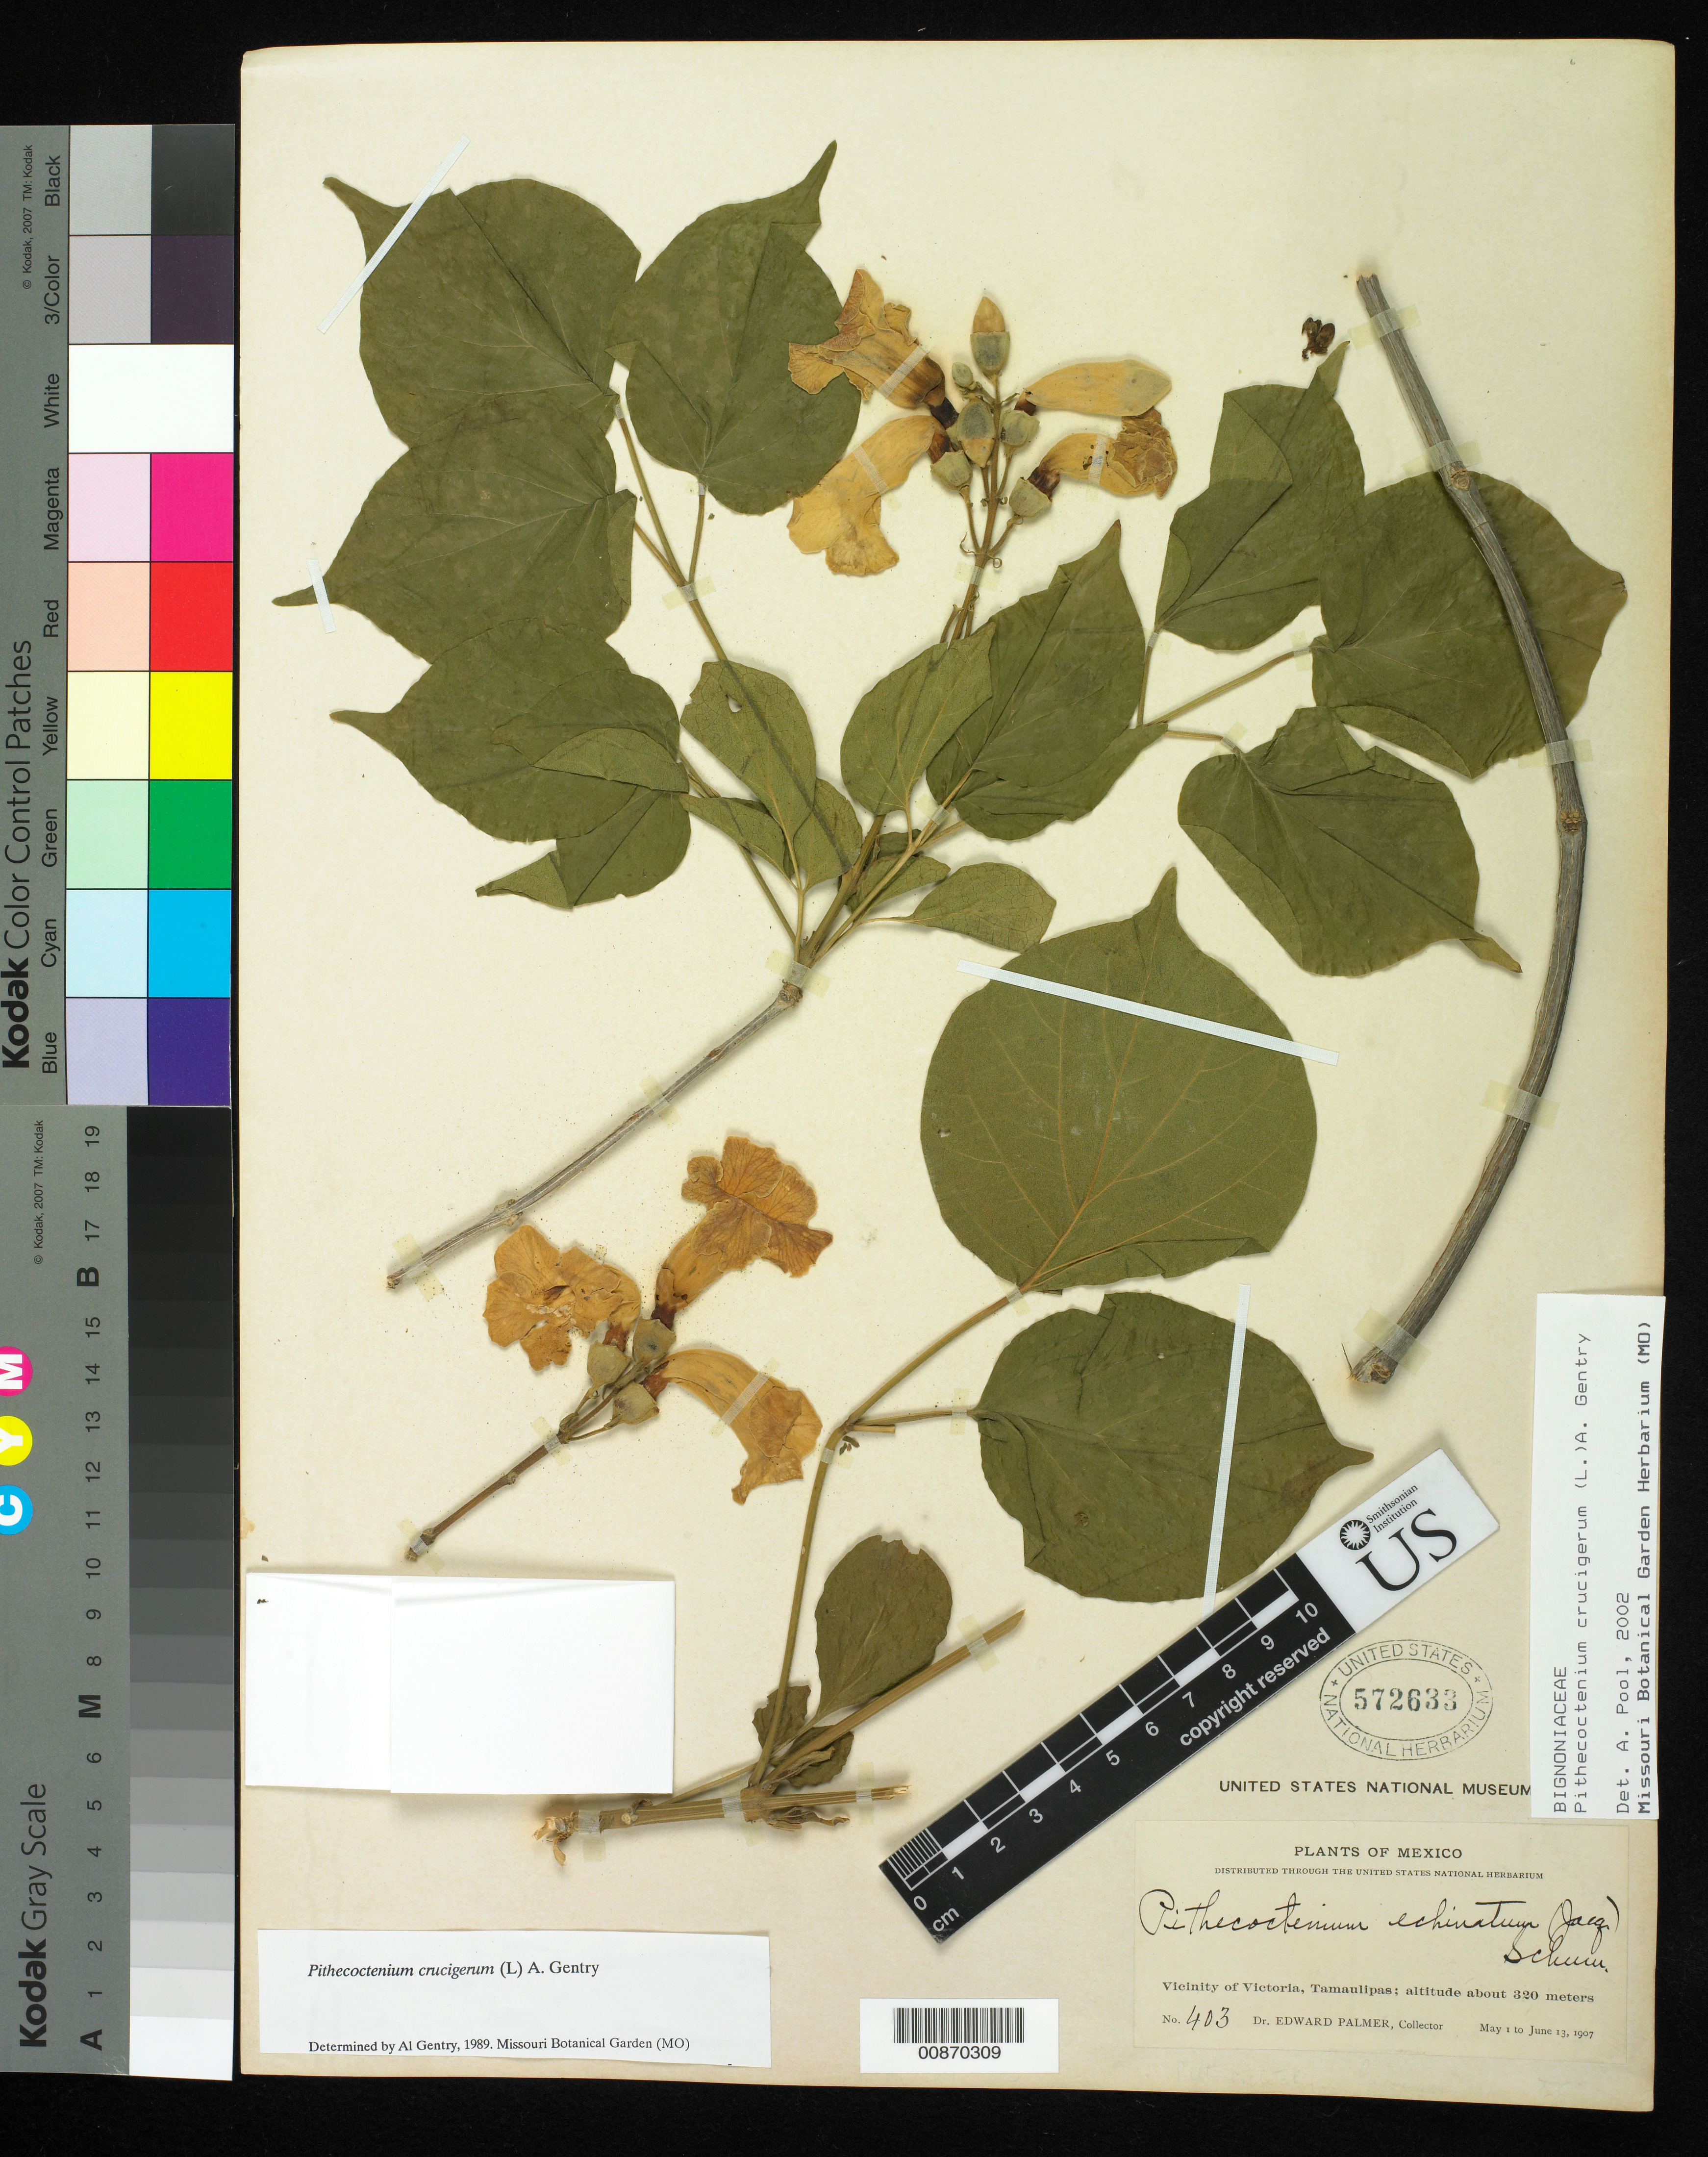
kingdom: Plantae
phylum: Tracheophyta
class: Magnoliopsida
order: Lamiales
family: Bignoniaceae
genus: Amphilophium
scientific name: Amphilophium crucigerum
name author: (L.) L.G. Lohmann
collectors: E. Palmer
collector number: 403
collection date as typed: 01 May 1907 to 13 Jun 1907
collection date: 1907-05-01/1907-06-13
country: Mexico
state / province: Tamaulipas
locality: Vicinity of Victoria.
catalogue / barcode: US 572633